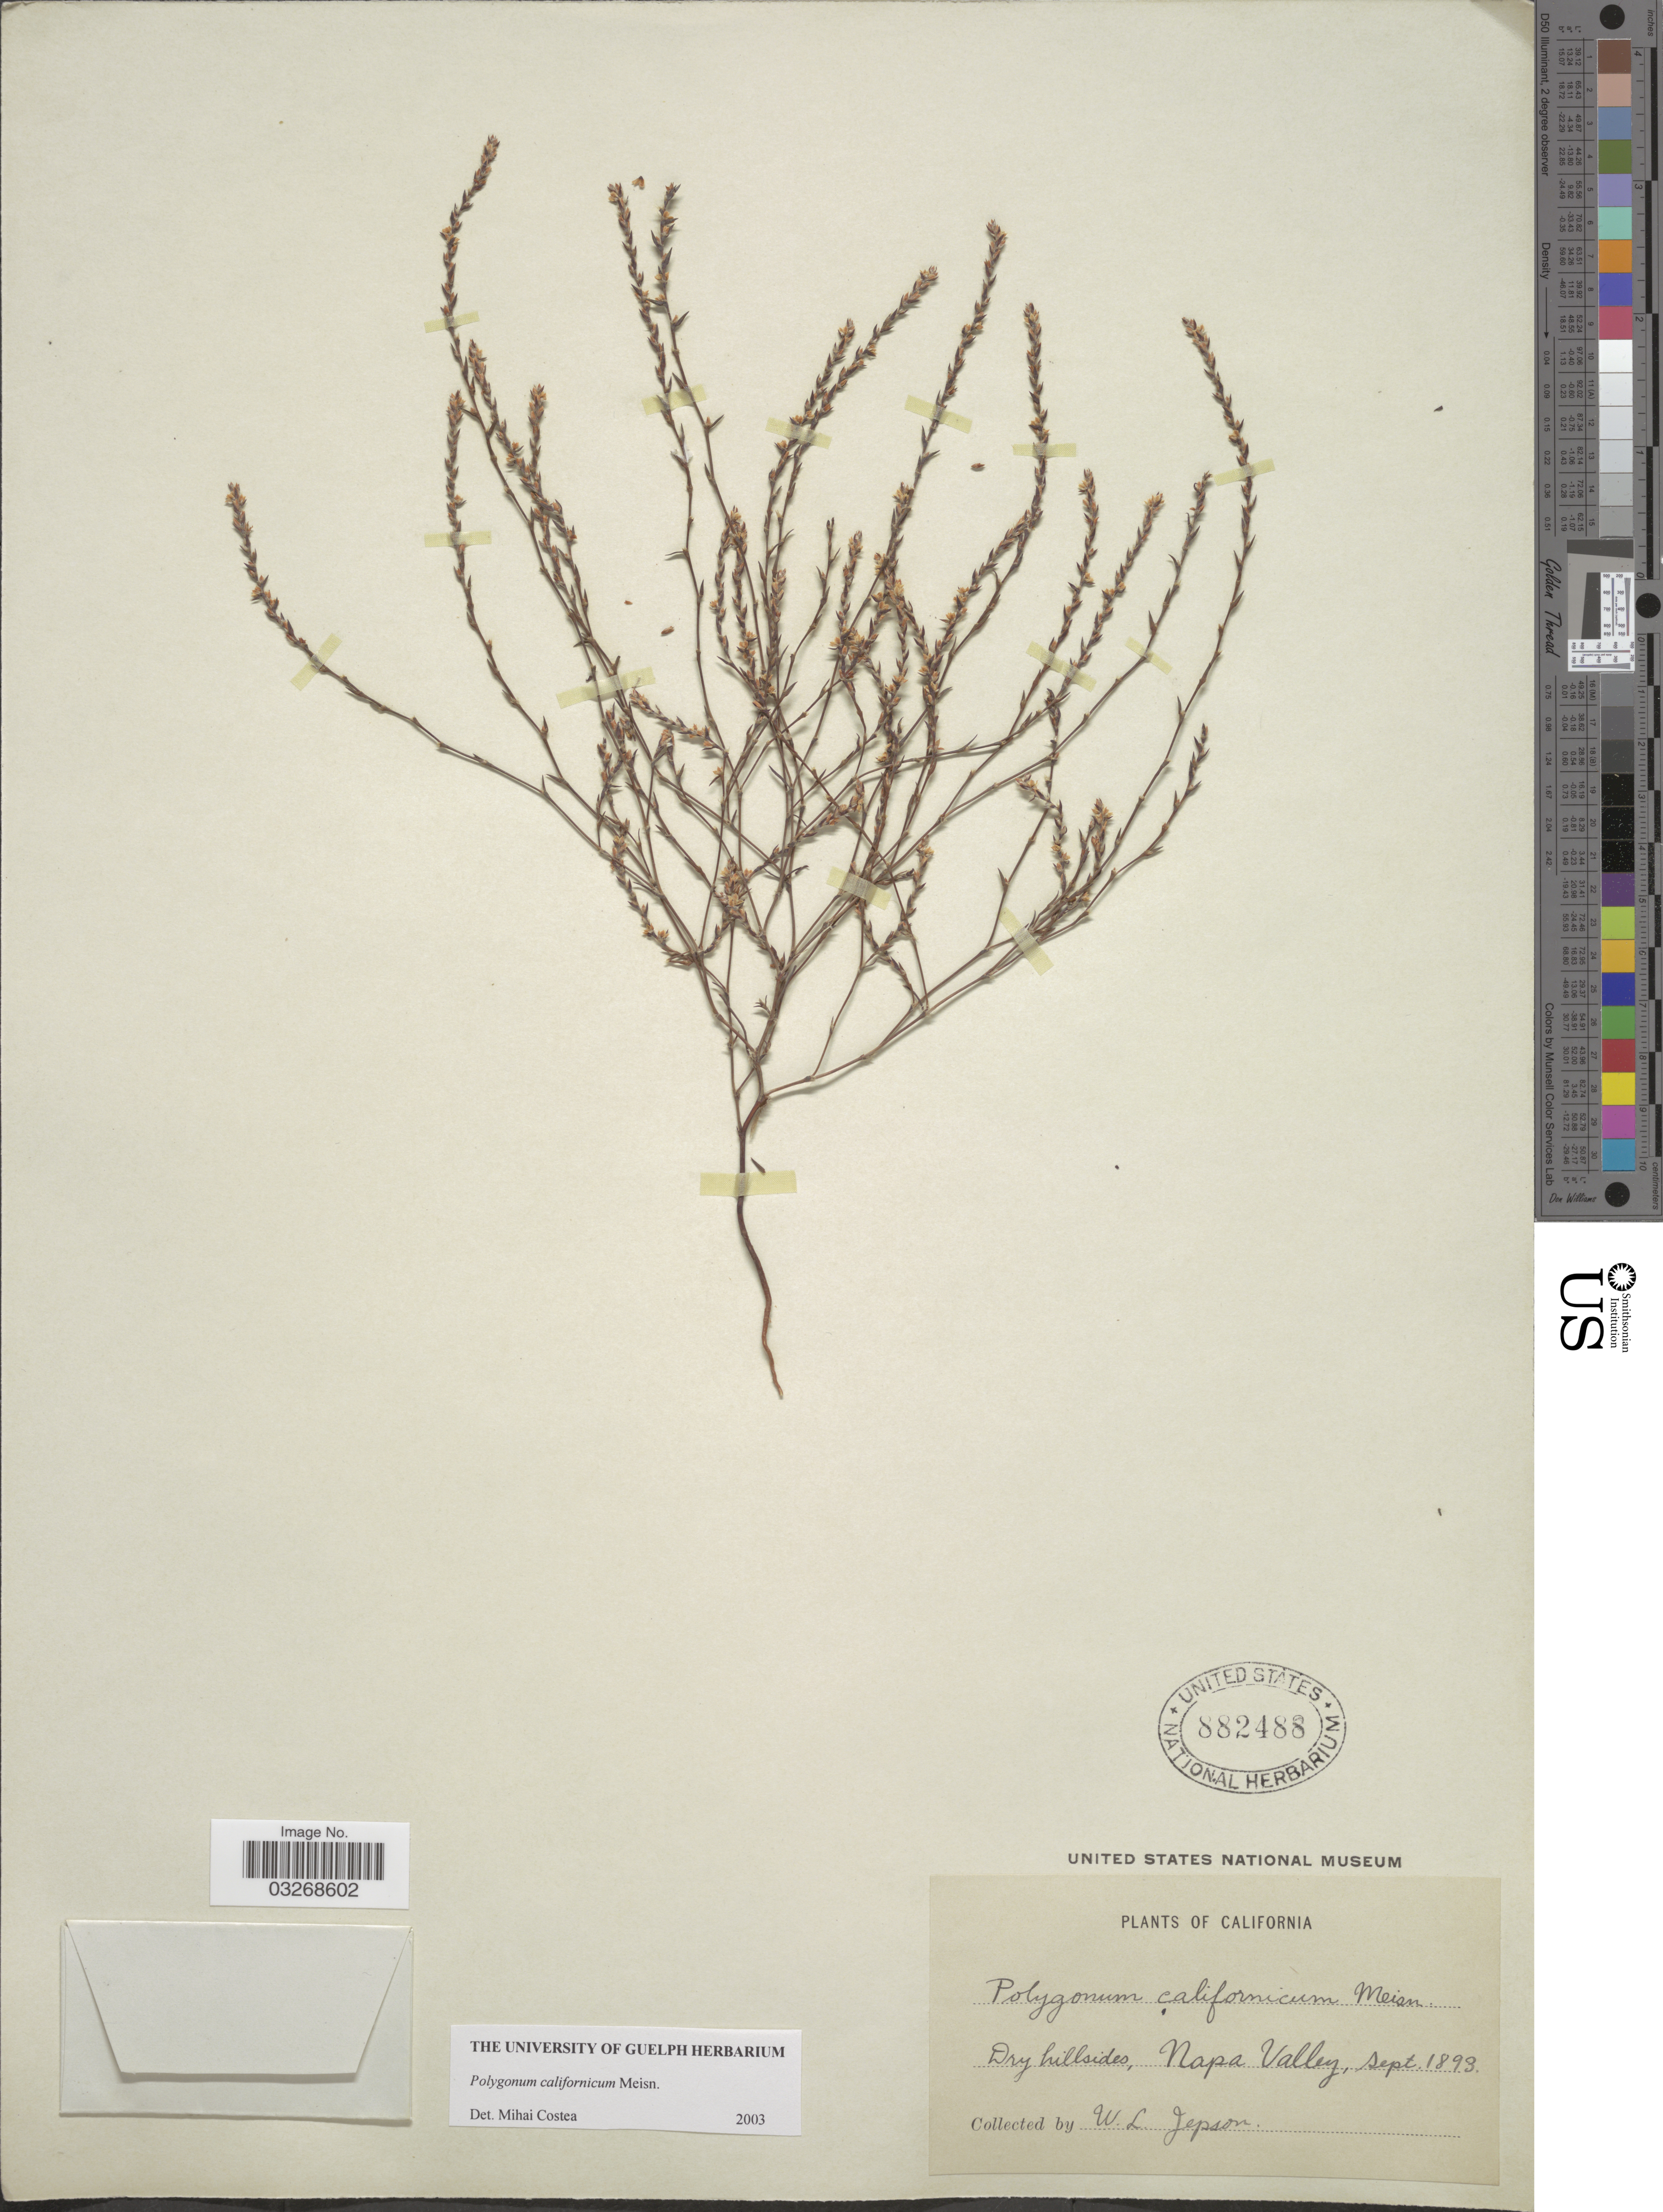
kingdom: Plantae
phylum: Tracheophyta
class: Magnoliopsida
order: Caryophyllales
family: Polygonaceae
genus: Polygonum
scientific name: Polygonum californicum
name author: Meisn.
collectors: W. L. Jepson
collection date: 1893-09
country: United States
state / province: California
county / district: Napa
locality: Napa Valley.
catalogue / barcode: US 882488